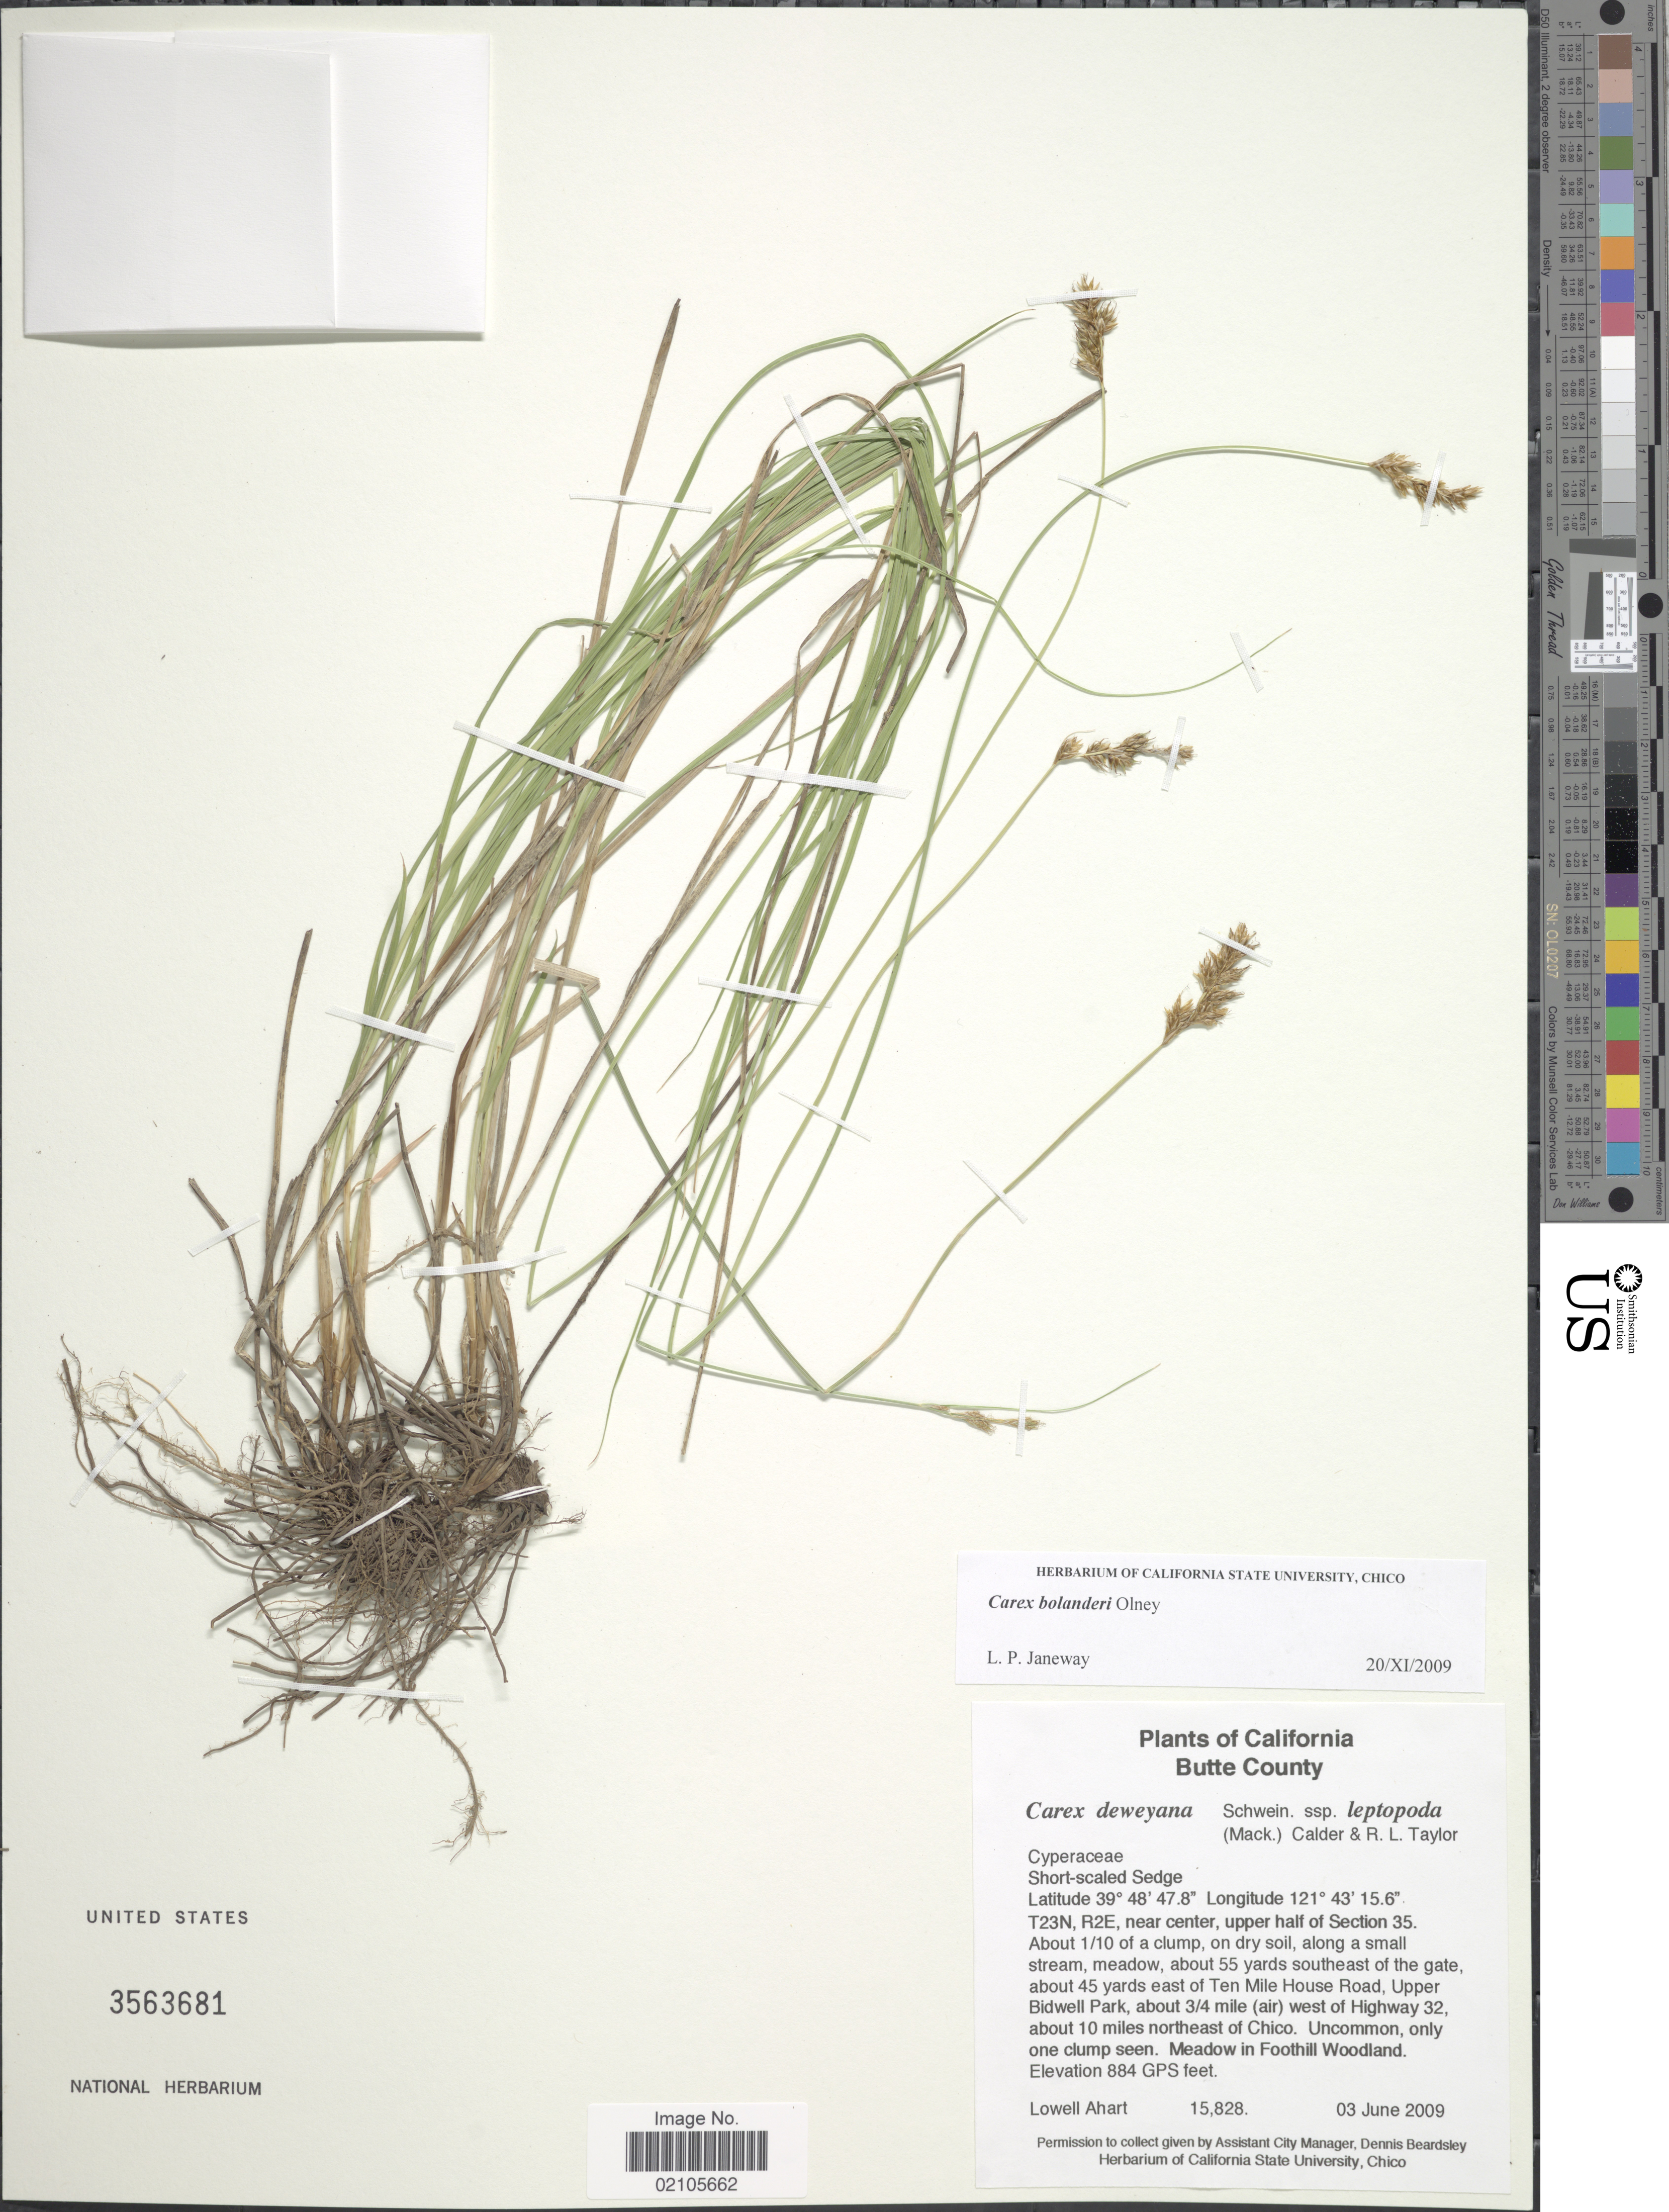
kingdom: Plantae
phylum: Tracheophyta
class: Liliopsida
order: Poales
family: Cyperaceae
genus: Carex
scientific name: Carex bolanderi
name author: Olney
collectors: L. Ahart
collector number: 15828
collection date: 2009-06-03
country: United States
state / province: California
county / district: Butte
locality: Butte County, T23N R2E, near center, upper half of Section 35, About 1/10 of a clump, about 55 yards southeast of the gate, about 45 yards east of Ten MIle House Road, Upper Bidwell Park, about 3/4 mile (air) west of Highway 32, about 10 miles northeast of Chico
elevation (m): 269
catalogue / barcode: US 3563681